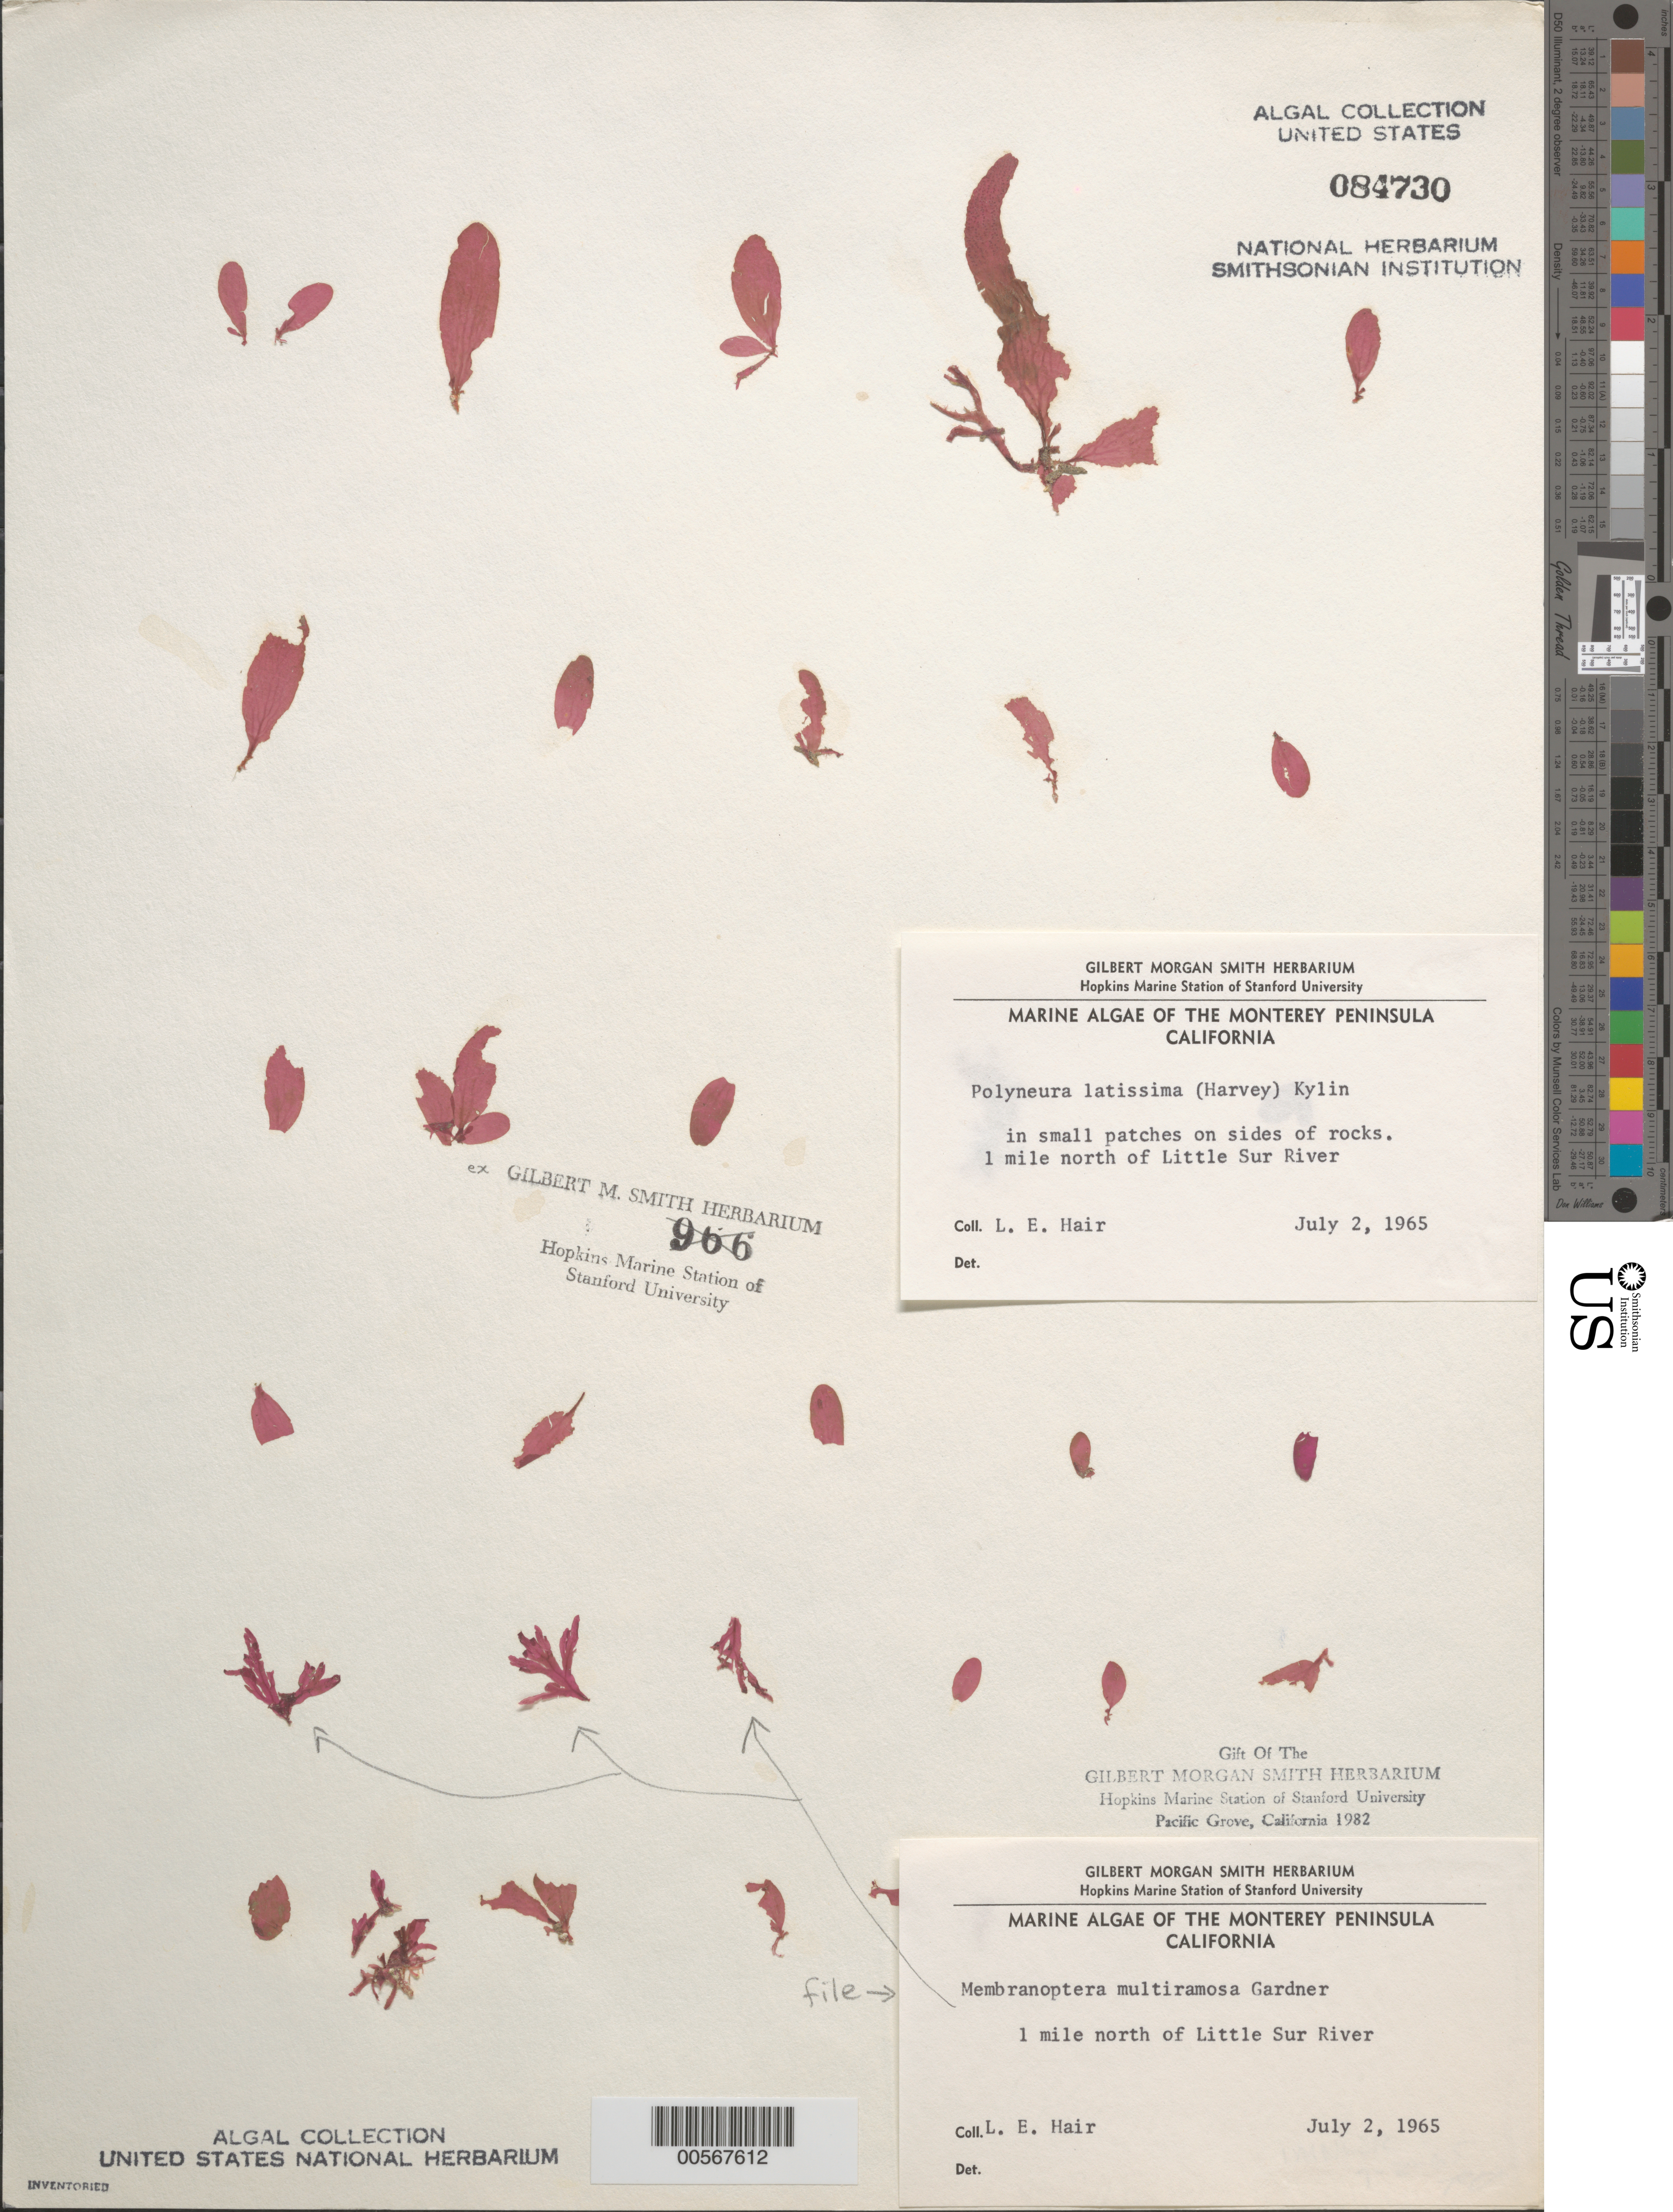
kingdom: Plantae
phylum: Rhodophyta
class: Florideophyceae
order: Ceramiales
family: Delesseriaceae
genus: Membranoptera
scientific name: Membranoptera platyphylla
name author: (Setch. & N.L. Gardner) Kylin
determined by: Algae name updating Project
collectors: L. Hair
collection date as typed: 02 Jul 1965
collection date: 1965-07-02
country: United States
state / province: California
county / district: Monterey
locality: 1 mile north of Little Sur River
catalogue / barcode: US 84730